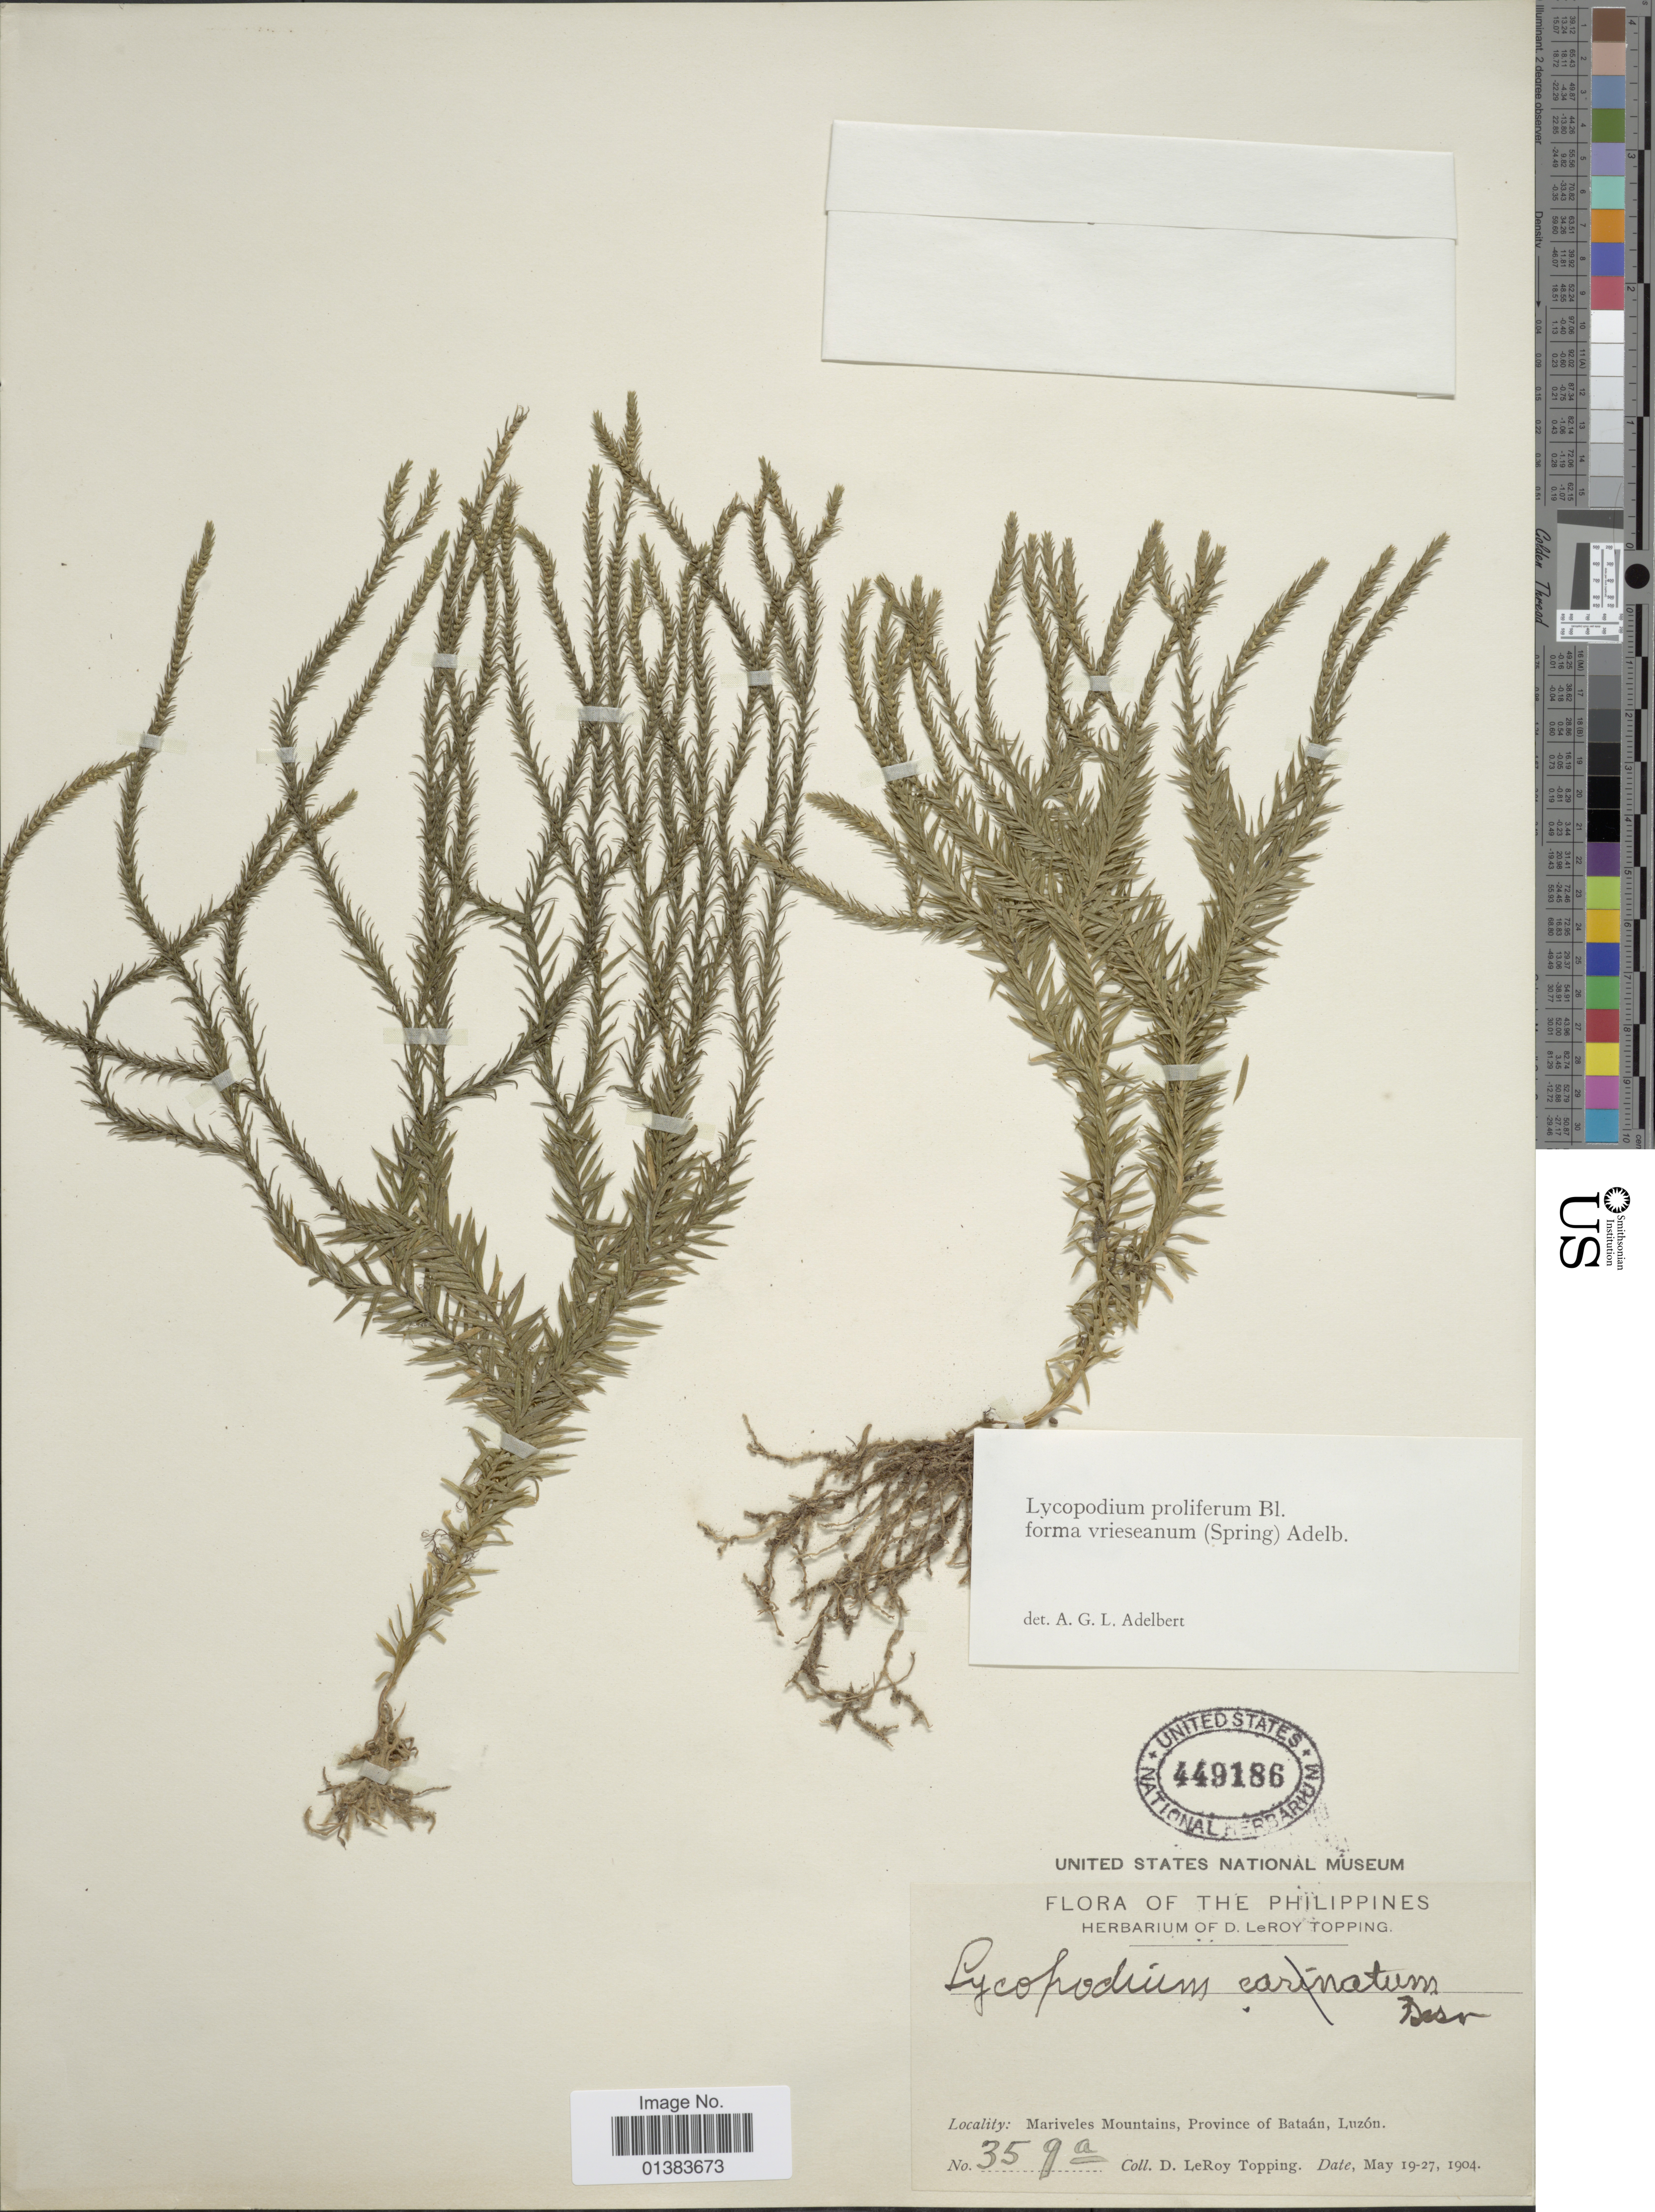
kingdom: Plantae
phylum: Tracheophyta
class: Lycopodiopsida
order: Lycopodiales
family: Lycopodiaceae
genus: Phlegmariurus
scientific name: Phlegmariurus proliferus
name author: (Blume) A. R. Field & Bostock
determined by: Field, A. R.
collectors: D. L. Topping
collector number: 359a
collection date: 1904-05-19/1904-05-27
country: Philippines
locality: Mariveles Mountains, Province of Bataán, Luzon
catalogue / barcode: US 449186